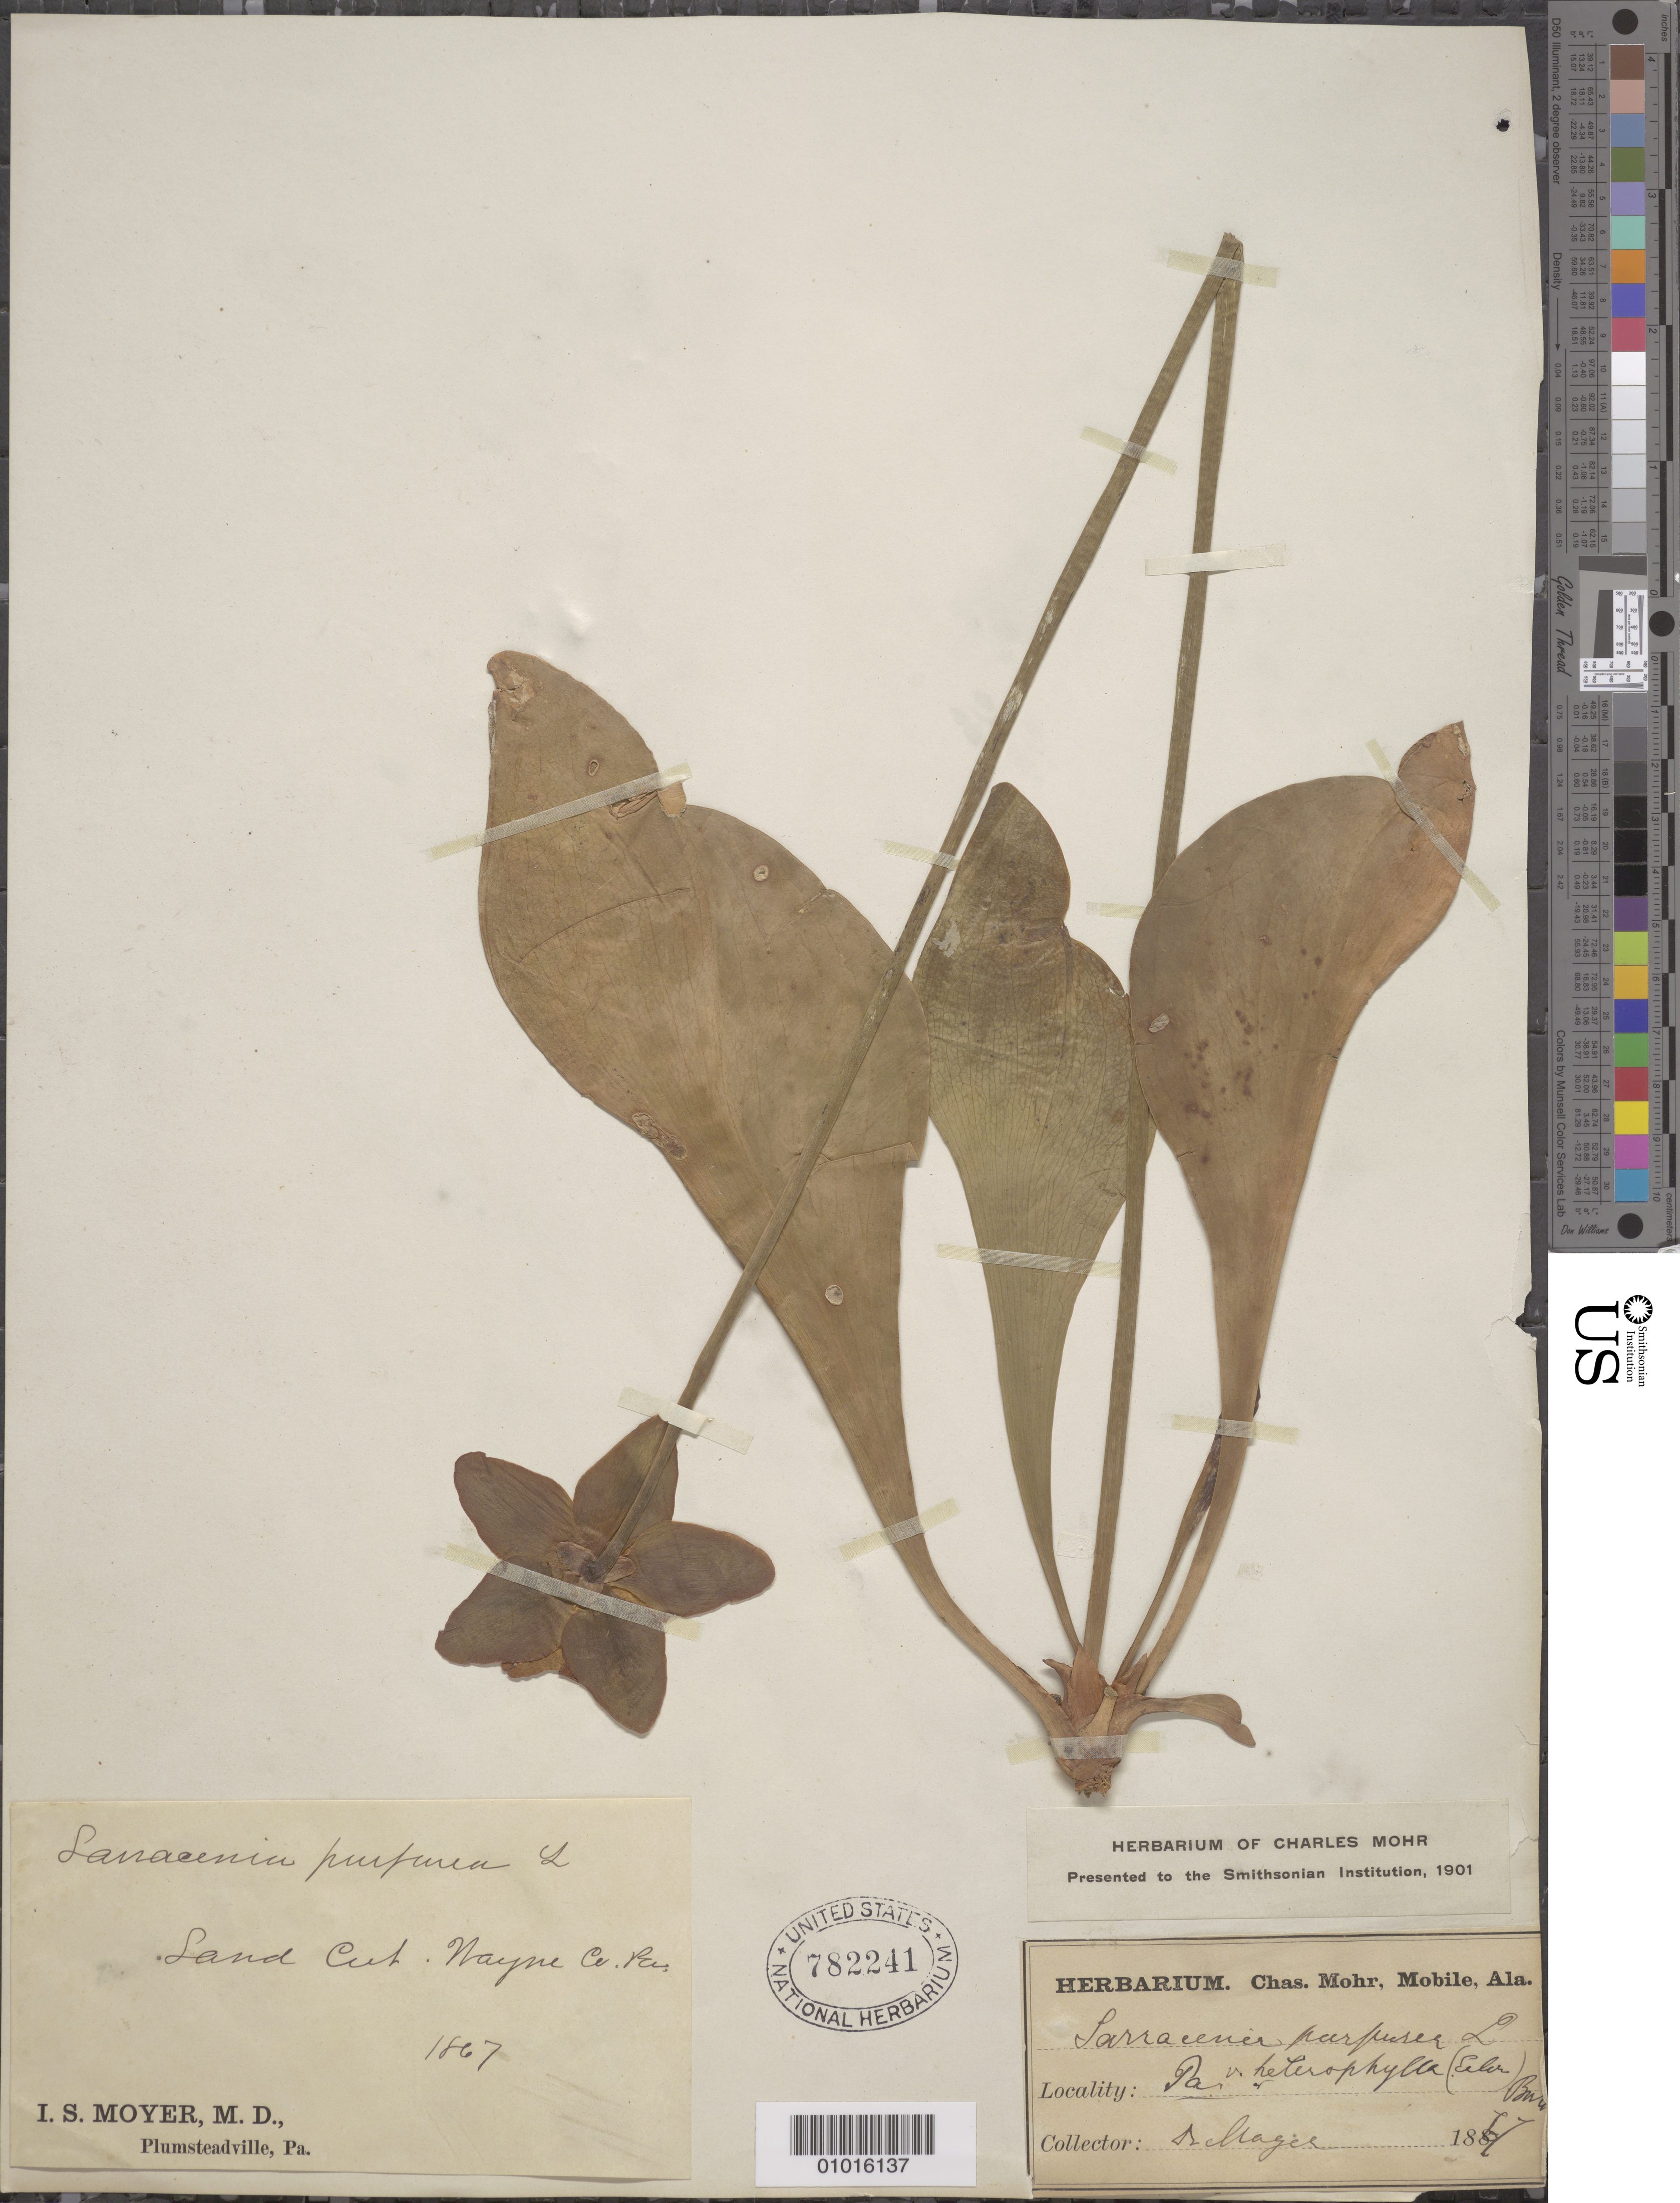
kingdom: Plantae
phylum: Tracheophyta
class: Magnoliopsida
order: Ericales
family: Sarraceniaceae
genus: Sarracenia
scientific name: Sarracenia purpurea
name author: L.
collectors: I. S. Moyer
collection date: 1867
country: United States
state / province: Pennsylvania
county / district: Wayne County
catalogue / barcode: US 782241